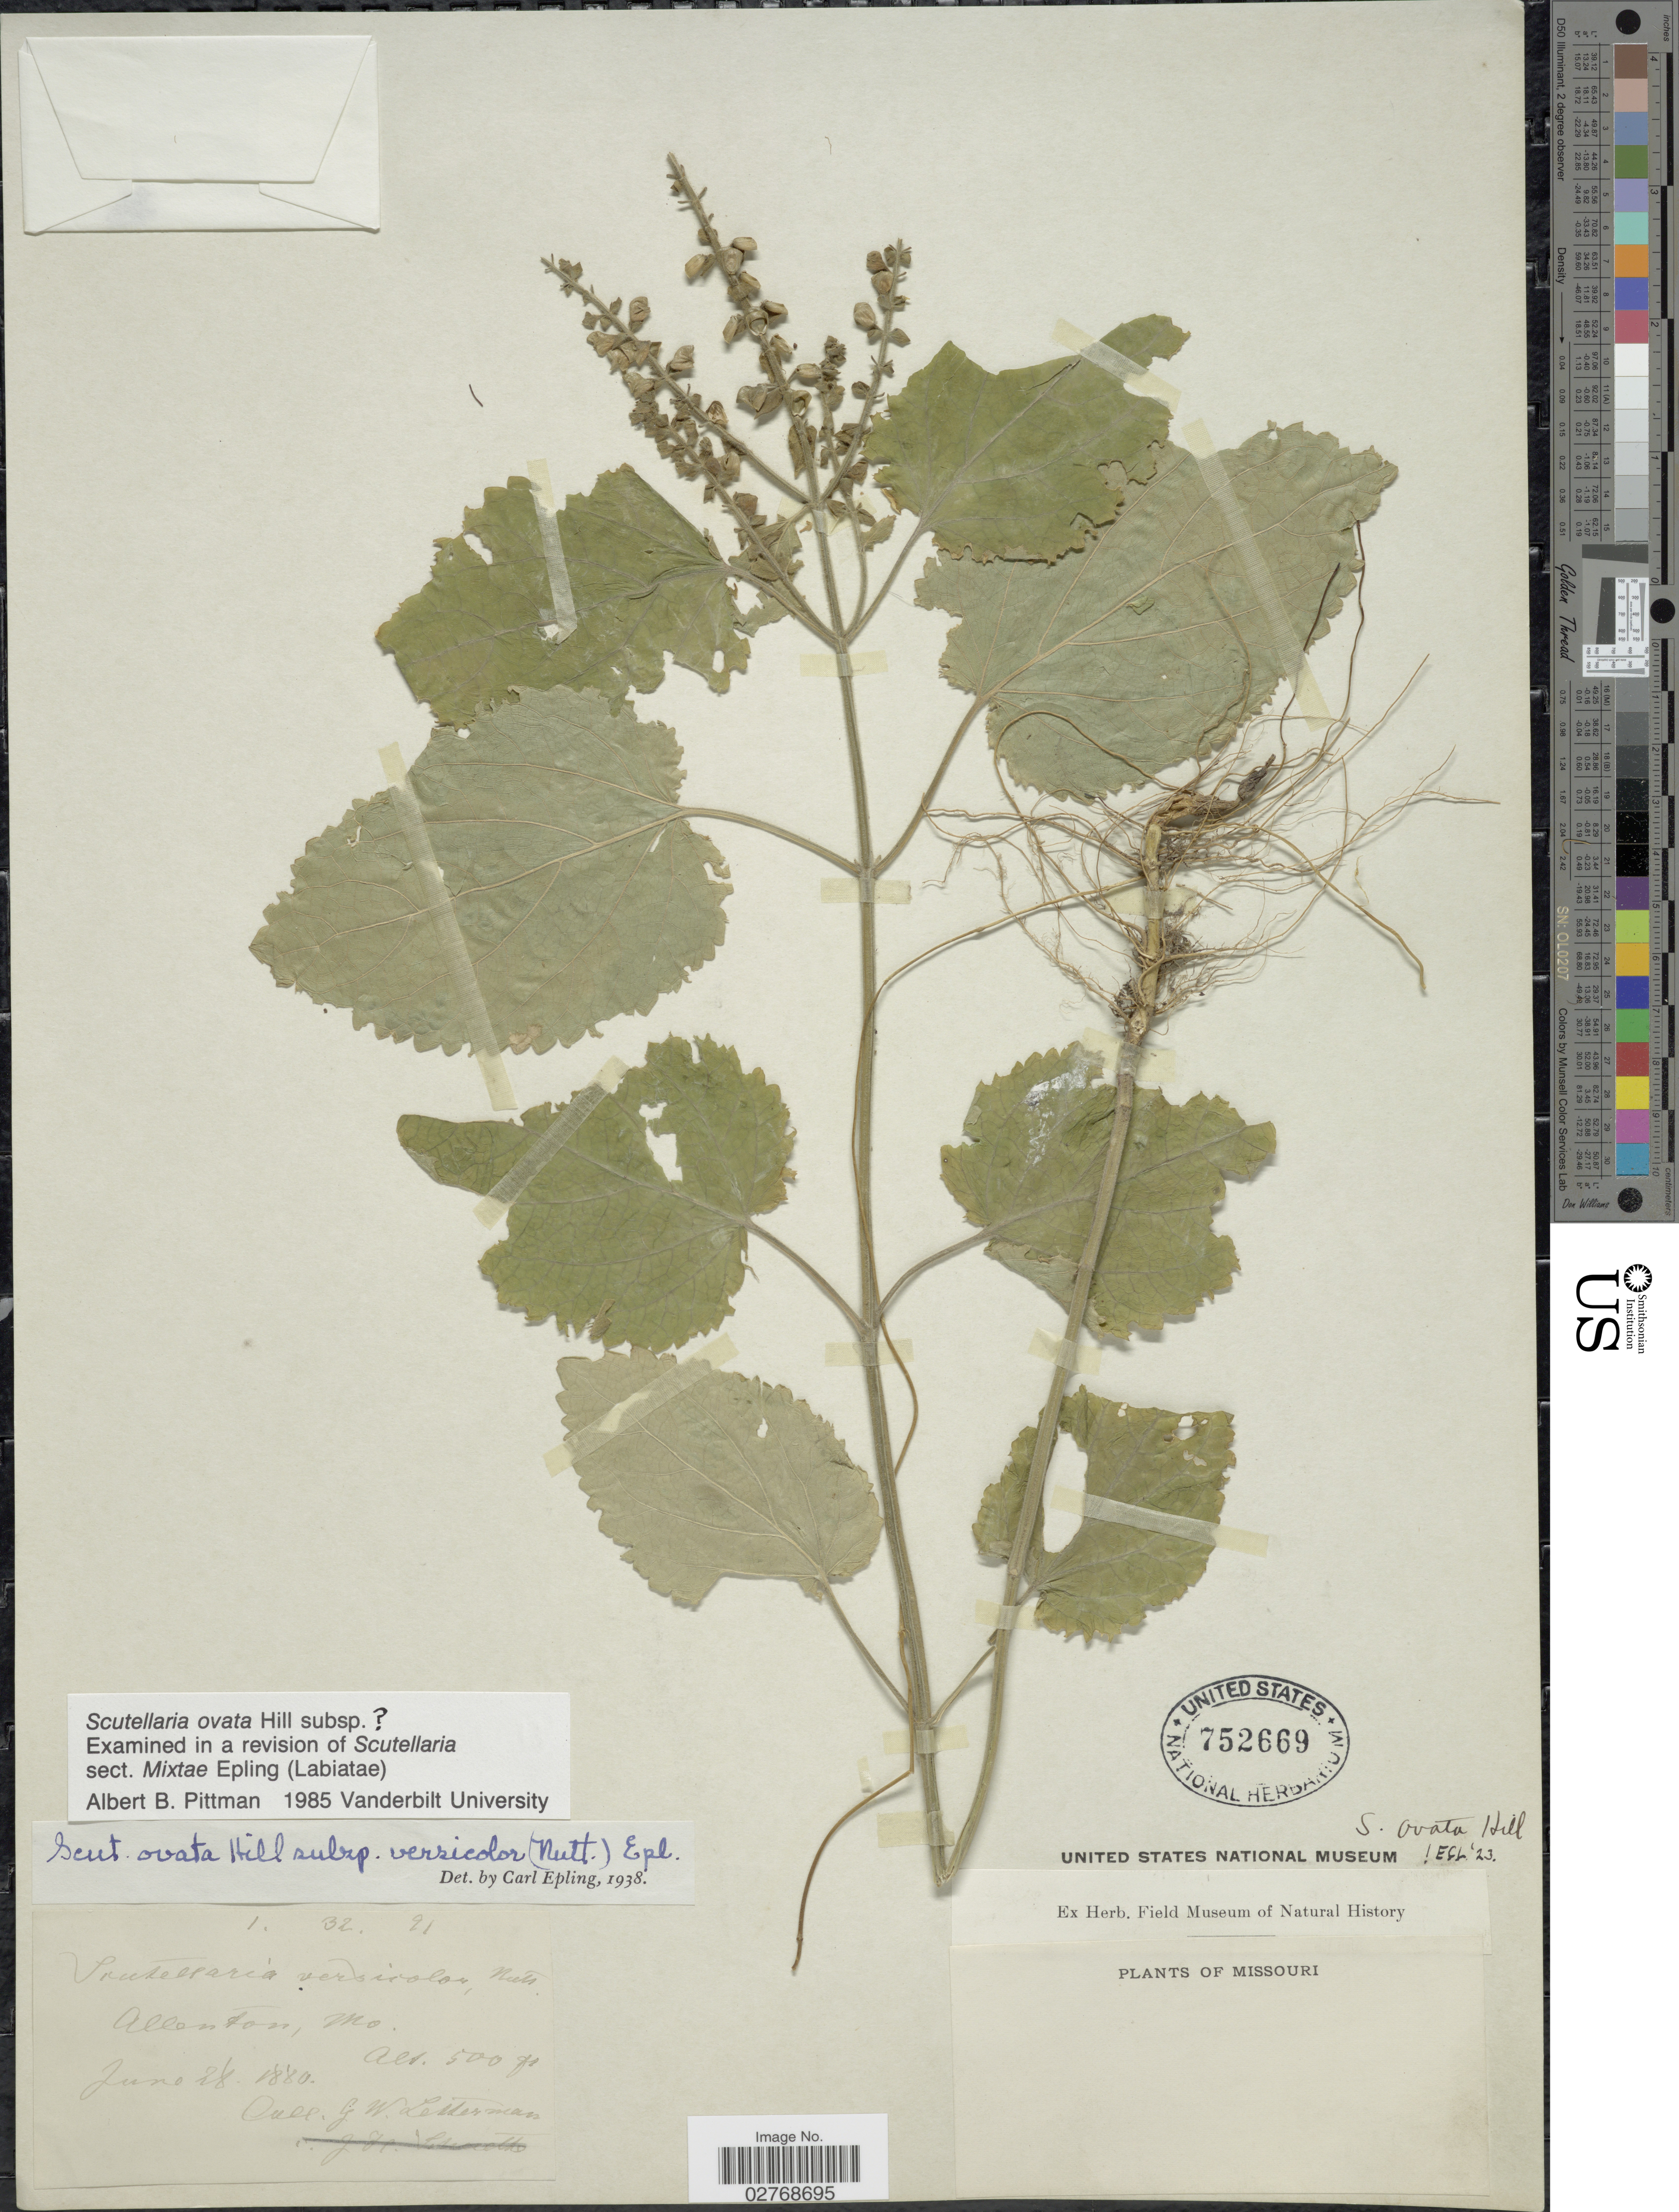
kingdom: Plantae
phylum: Tracheophyta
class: Magnoliopsida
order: Lamiales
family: Lamiaceae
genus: Scutellaria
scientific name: Scutellaria ovata subsp. versicolor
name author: (Nutt.) Epling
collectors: G. W. Letterman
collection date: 1880-06-28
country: United States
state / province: Missouri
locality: Allenton.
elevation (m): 152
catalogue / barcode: US 752669